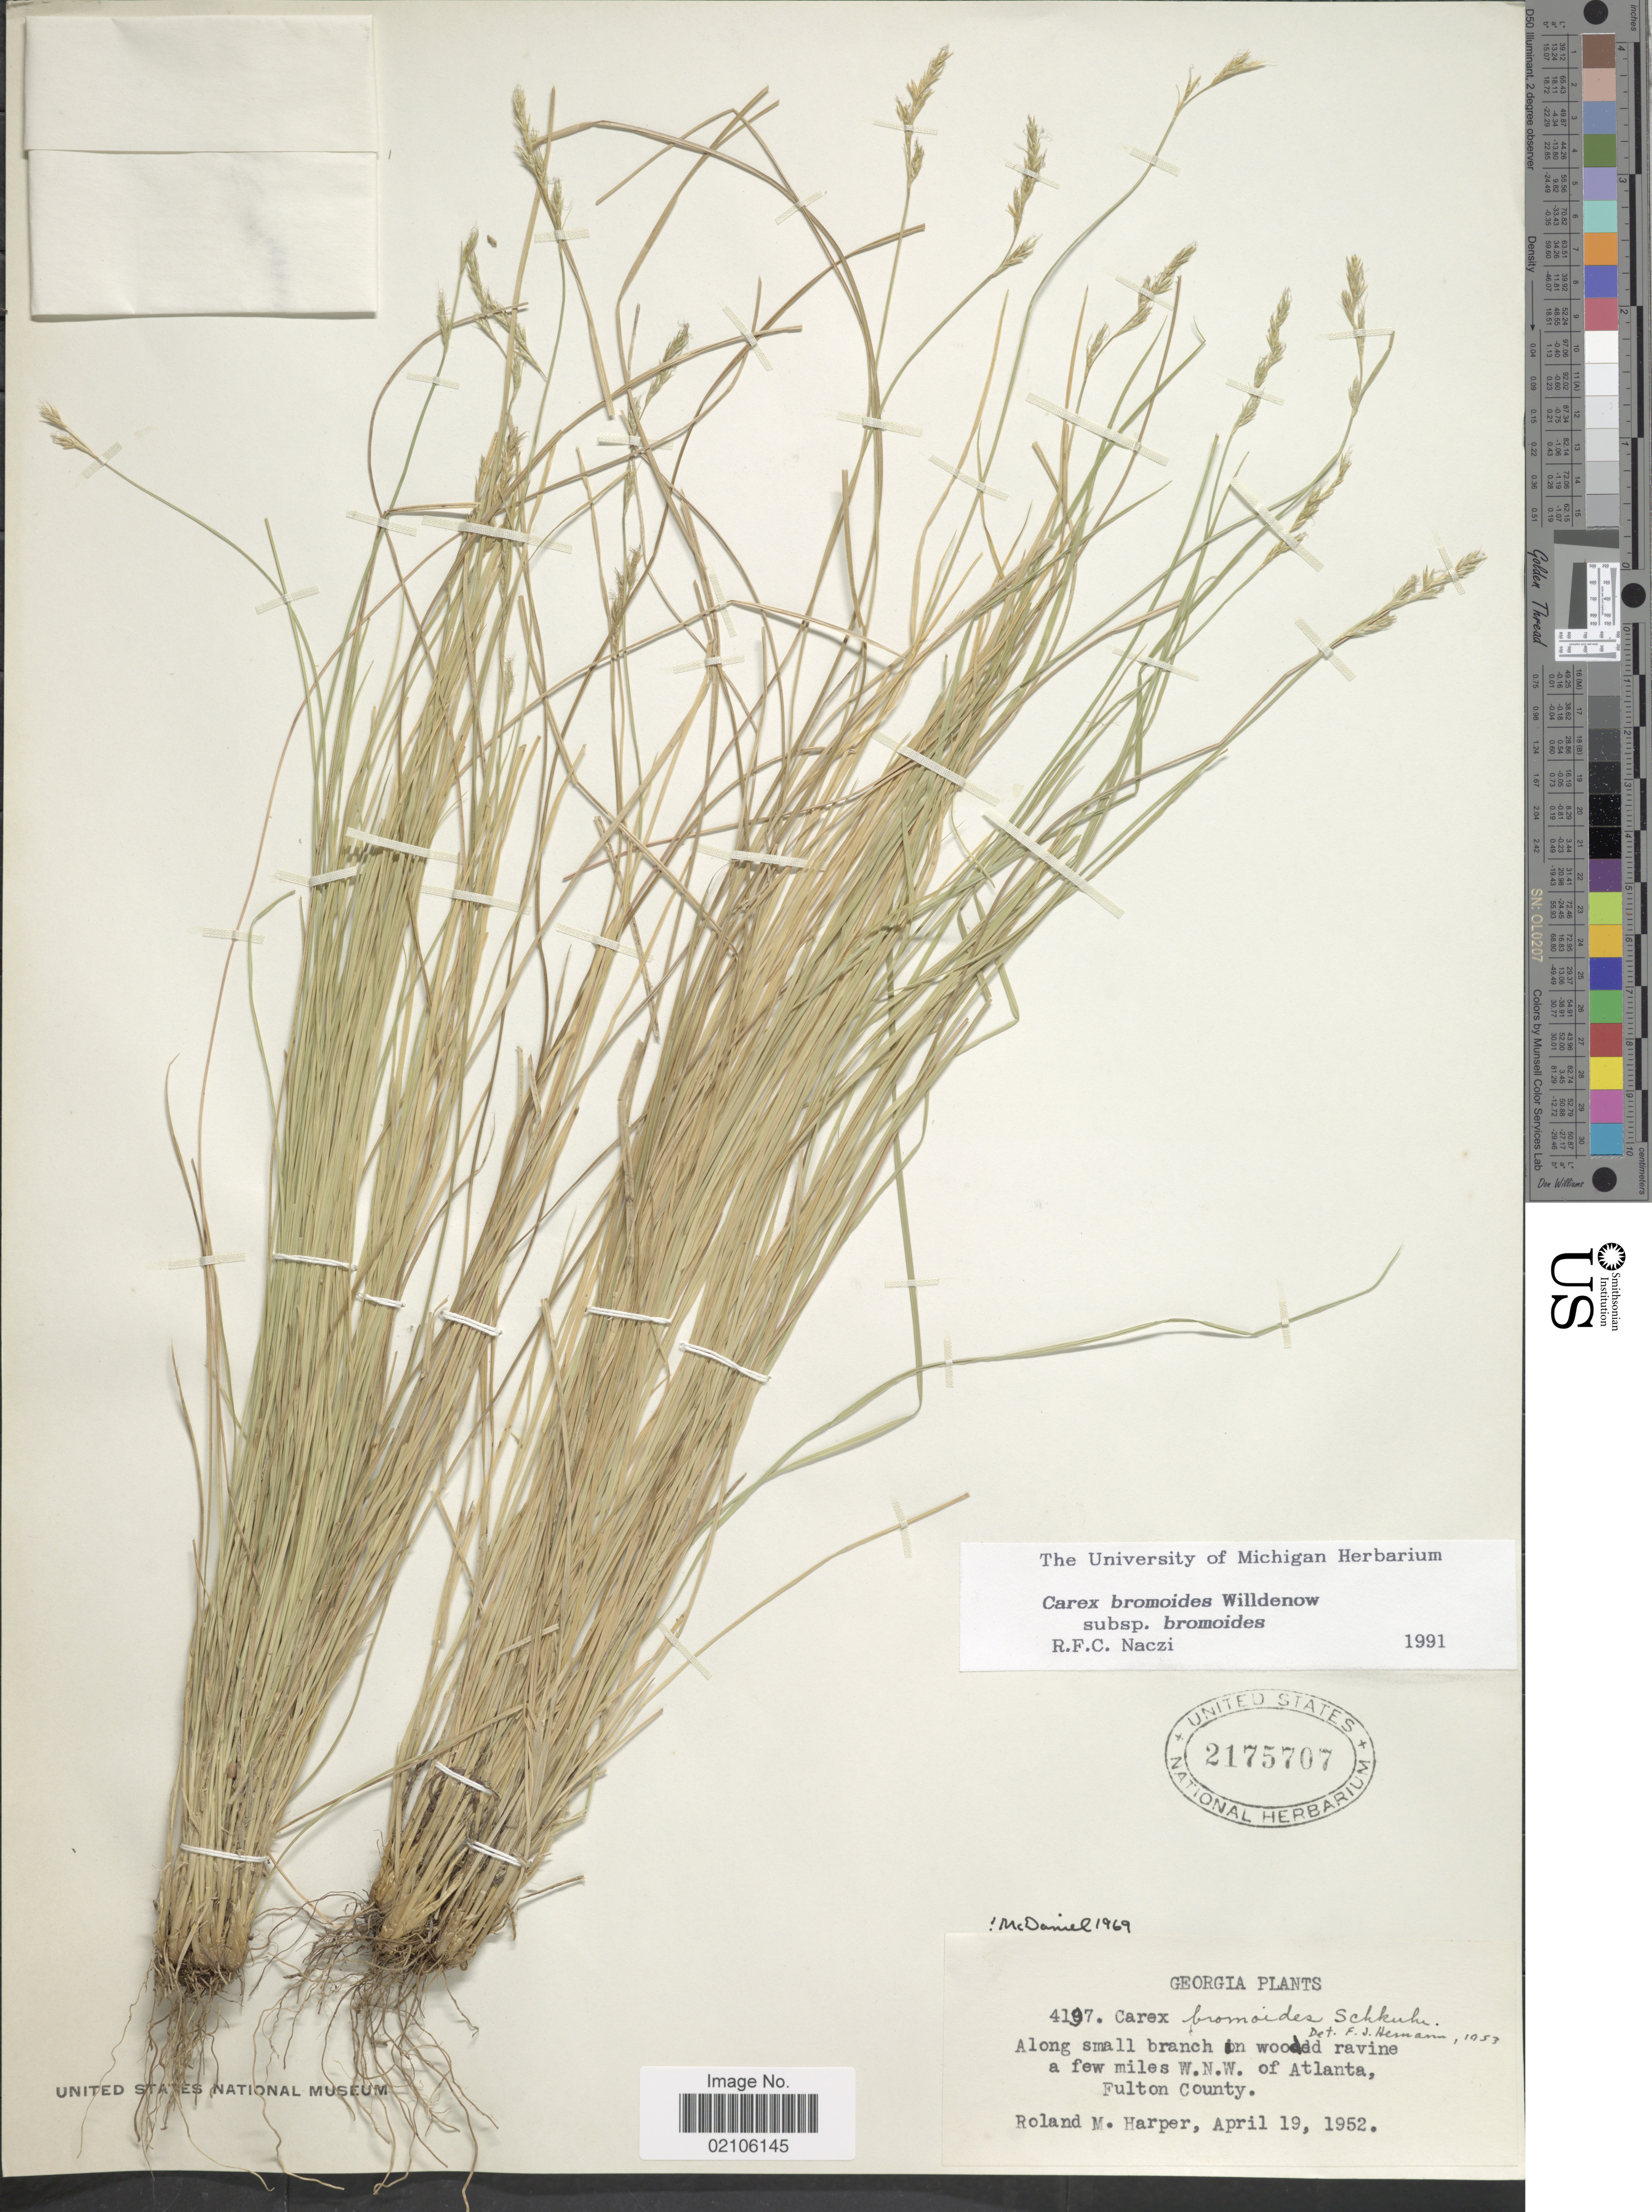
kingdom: Plantae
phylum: Tracheophyta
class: Liliopsida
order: Poales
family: Cyperaceae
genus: Carex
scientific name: Carex bromoides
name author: Willd.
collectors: R. M. Harper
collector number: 4197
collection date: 1952-04-19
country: United States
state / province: Georgia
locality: Along small branch in wooded ravine a few miles W.N.W. of Atlanta, Fulton County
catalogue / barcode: US 2175707